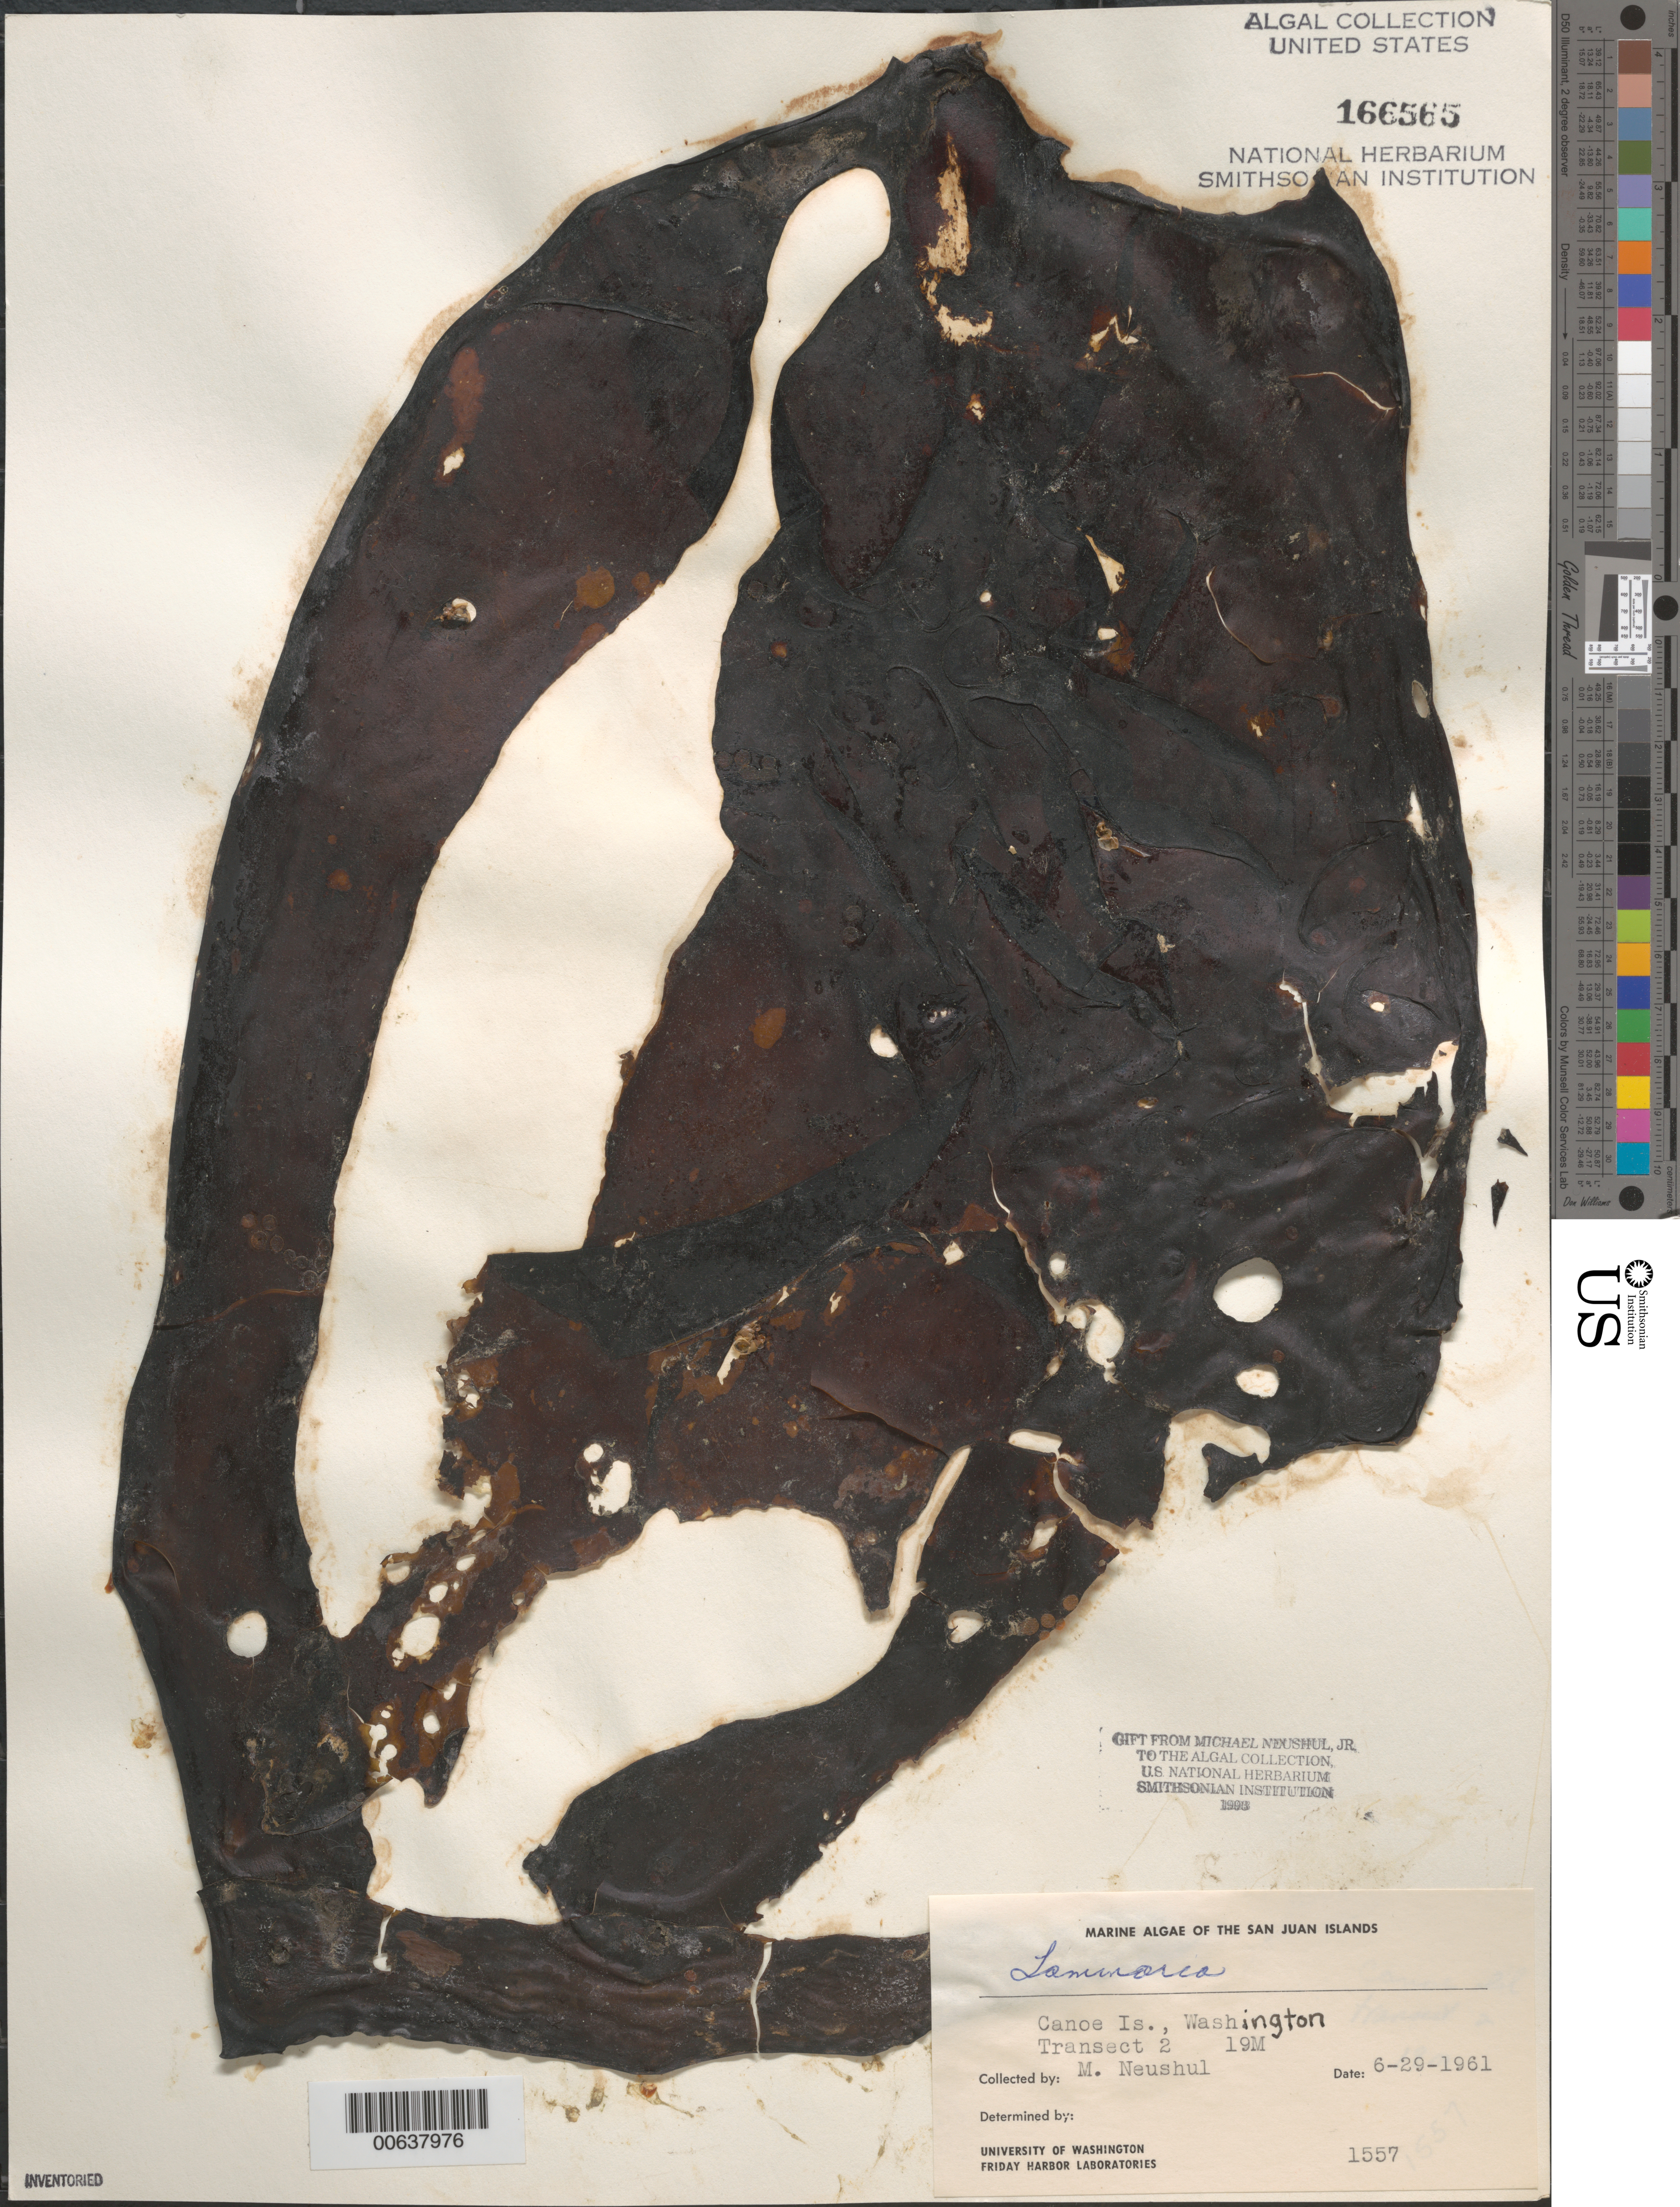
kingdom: Chromista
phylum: Ochrophyta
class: Phaeophyceae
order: Laminariales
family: Laminariaceae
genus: Laminaria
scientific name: Laminaria sp.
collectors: M. Neushul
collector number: Neushul 1557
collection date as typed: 29 Jun 1961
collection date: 1961-06-29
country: United States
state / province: Washington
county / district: San Juan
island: Canoe Island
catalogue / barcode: US 166565